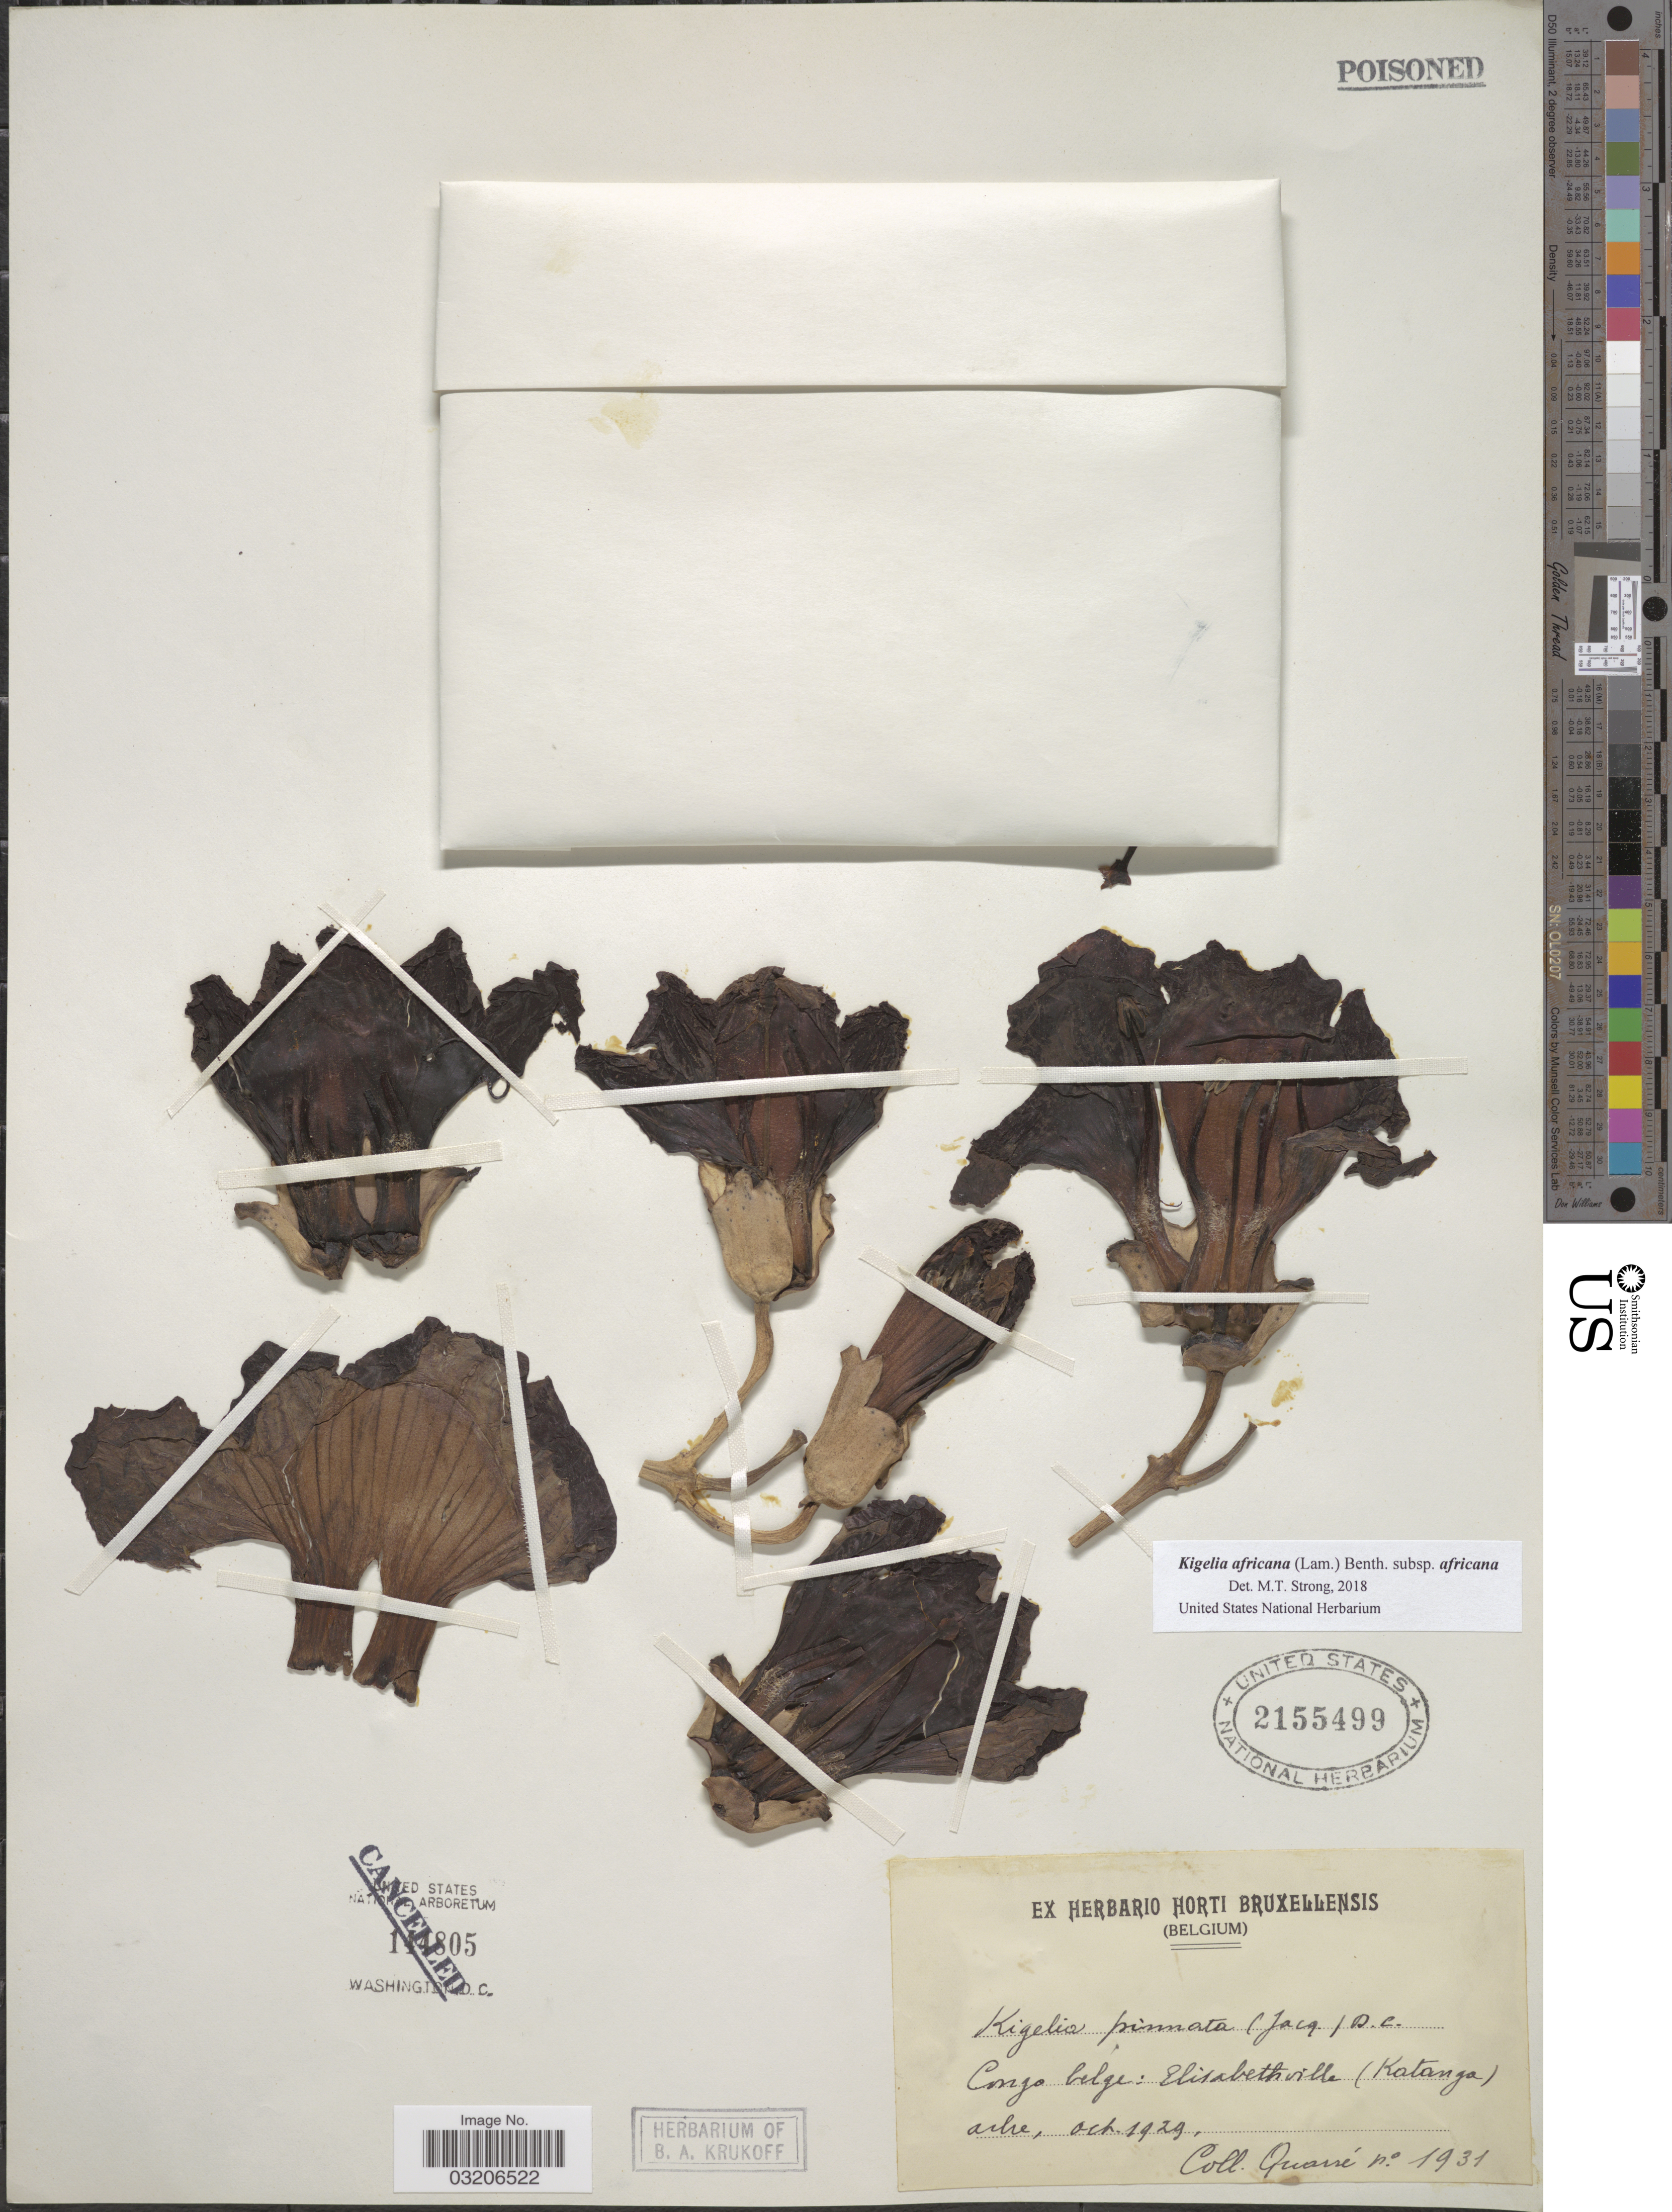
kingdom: Plantae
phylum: Tracheophyta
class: Magnoliopsida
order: Lamiales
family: Bignoniaceae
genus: Kigelia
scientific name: Kigelia africana subsp. africana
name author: (Lam.) Benth.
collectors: -. Quarre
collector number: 1931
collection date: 1929-10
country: Congo, Democratic Republic of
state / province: Haut-Katanga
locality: Congo belge: Elisabethville.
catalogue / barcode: US 2155499